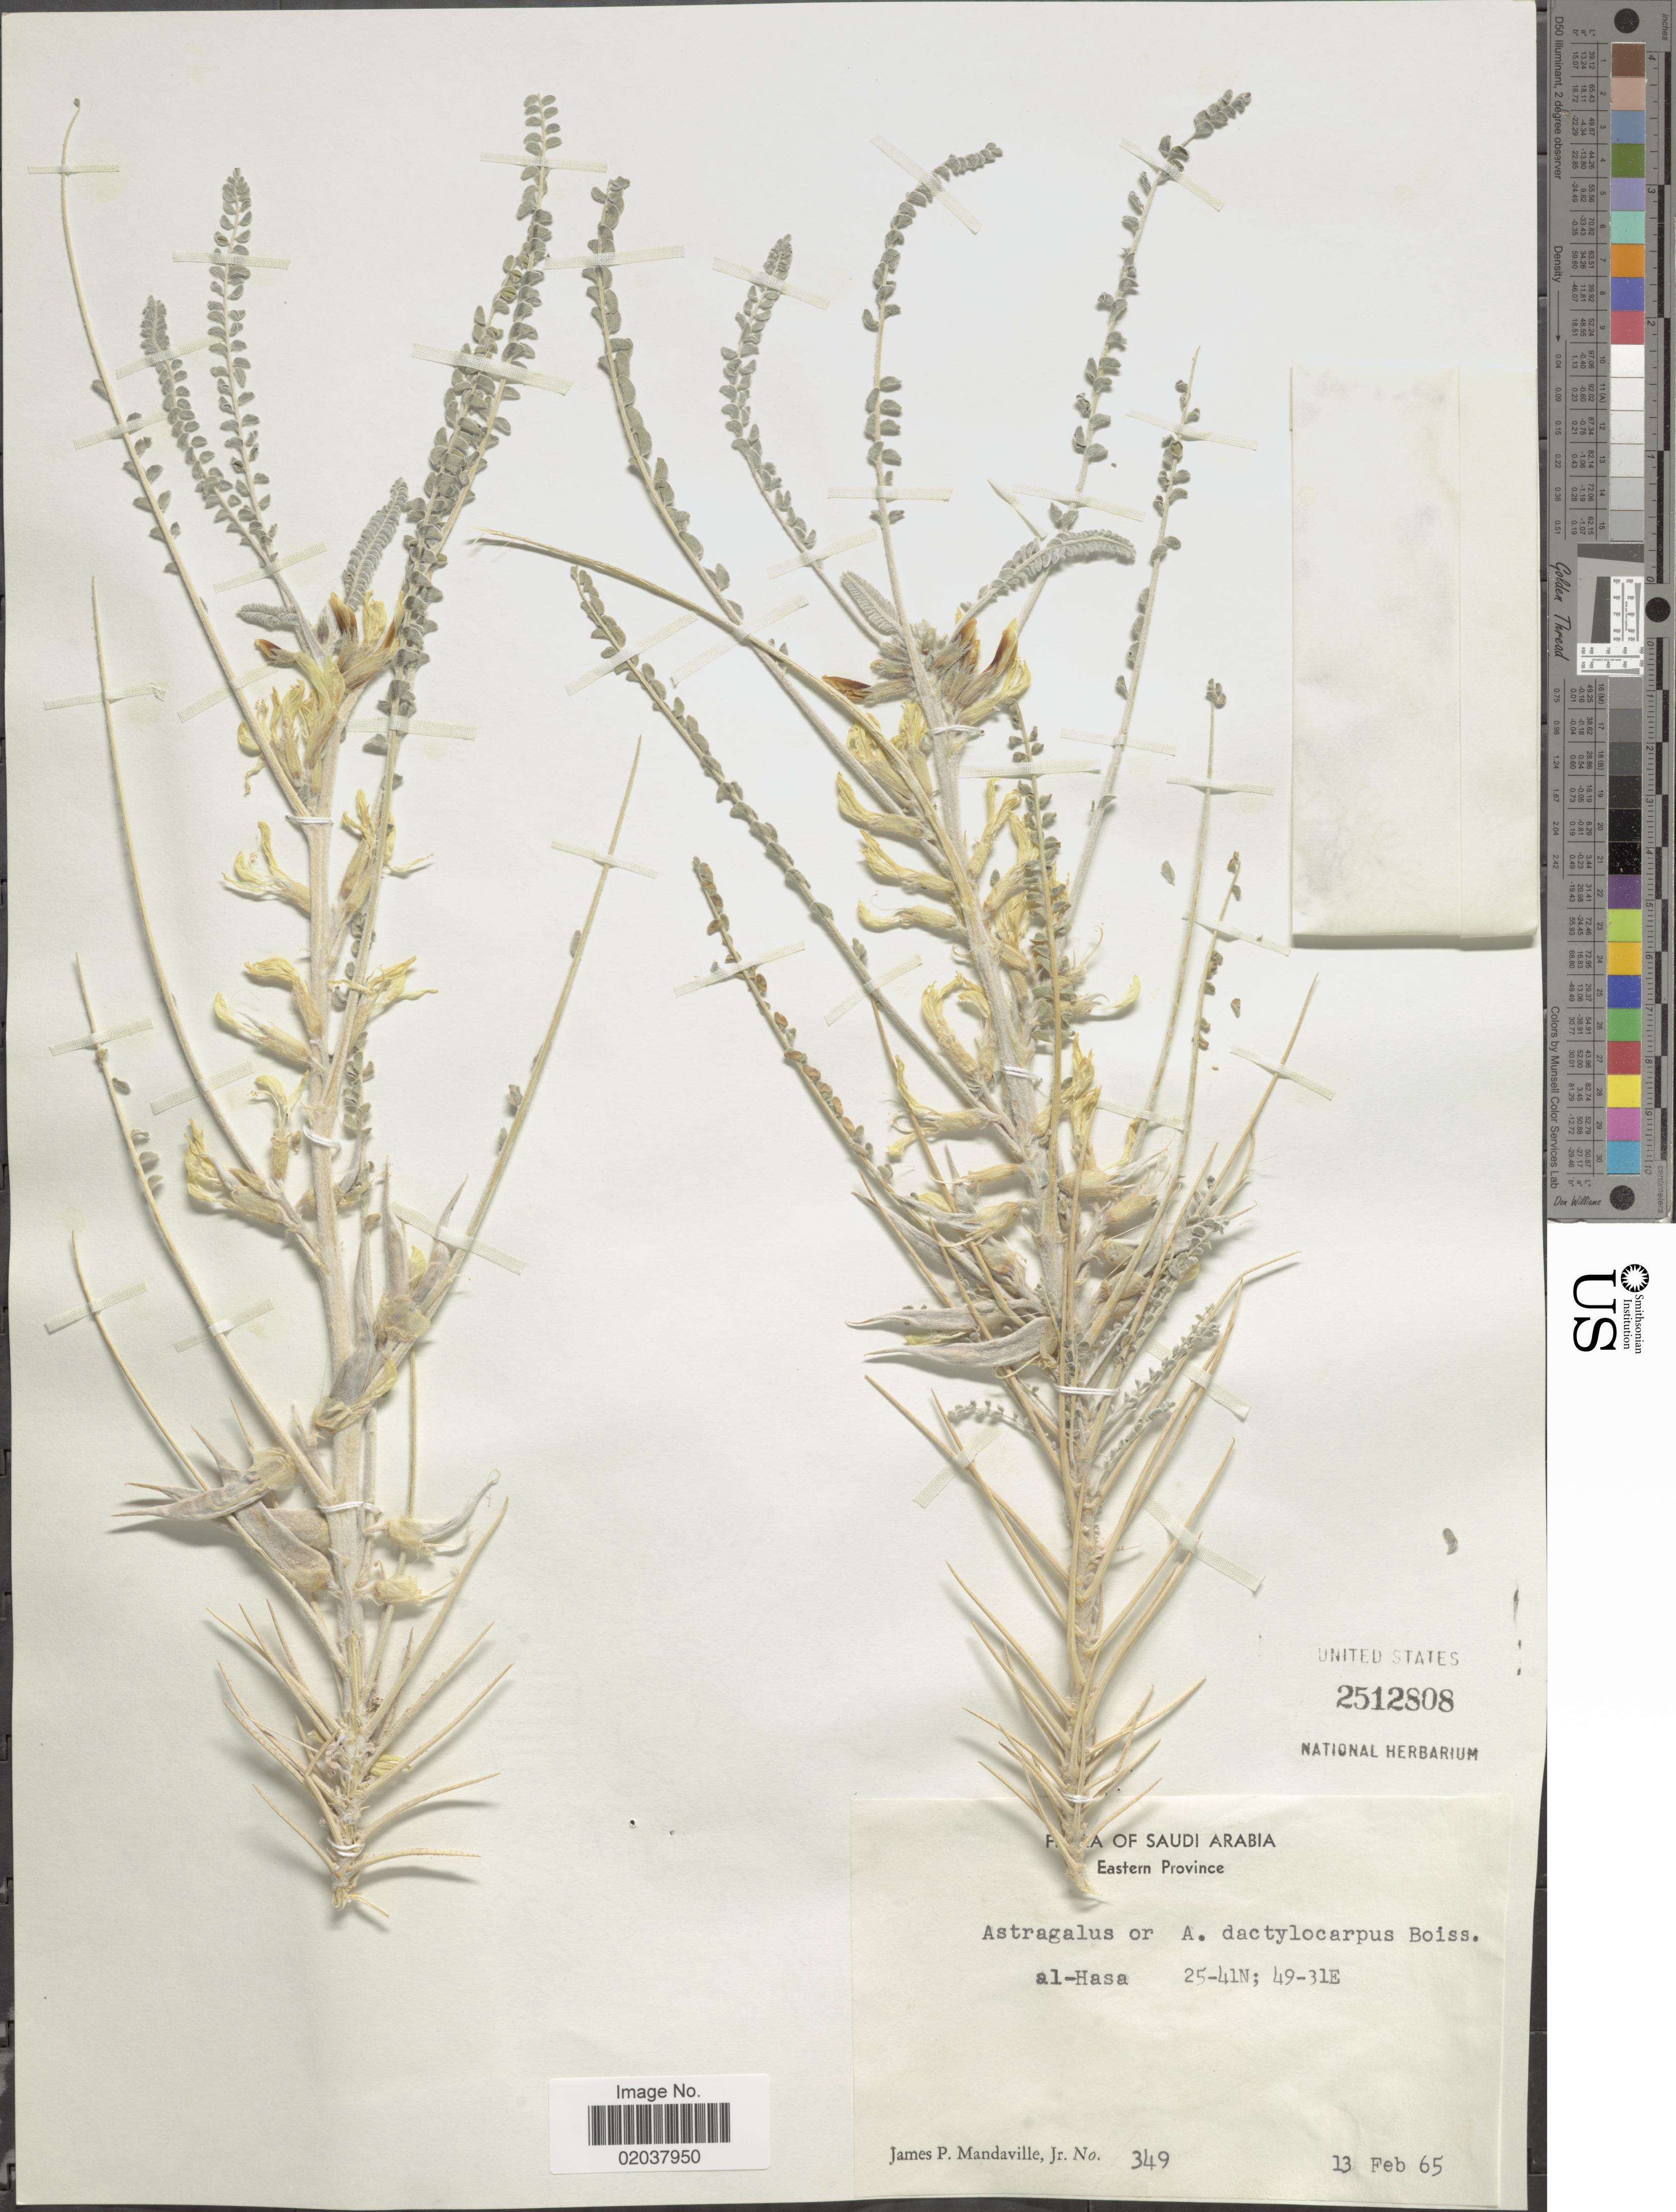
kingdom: Plantae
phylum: Tracheophyta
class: Magnoliopsida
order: Fabales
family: Fabaceae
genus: Astragalus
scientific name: Astragalus dactylocarpus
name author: Boiss.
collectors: J. Mandaville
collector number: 349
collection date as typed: Transcribed d/m/y: 13/2/65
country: Saudi Arabia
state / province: Ash Sharqiyah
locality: Eastern Province. Al-Hasa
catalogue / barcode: US 2512808